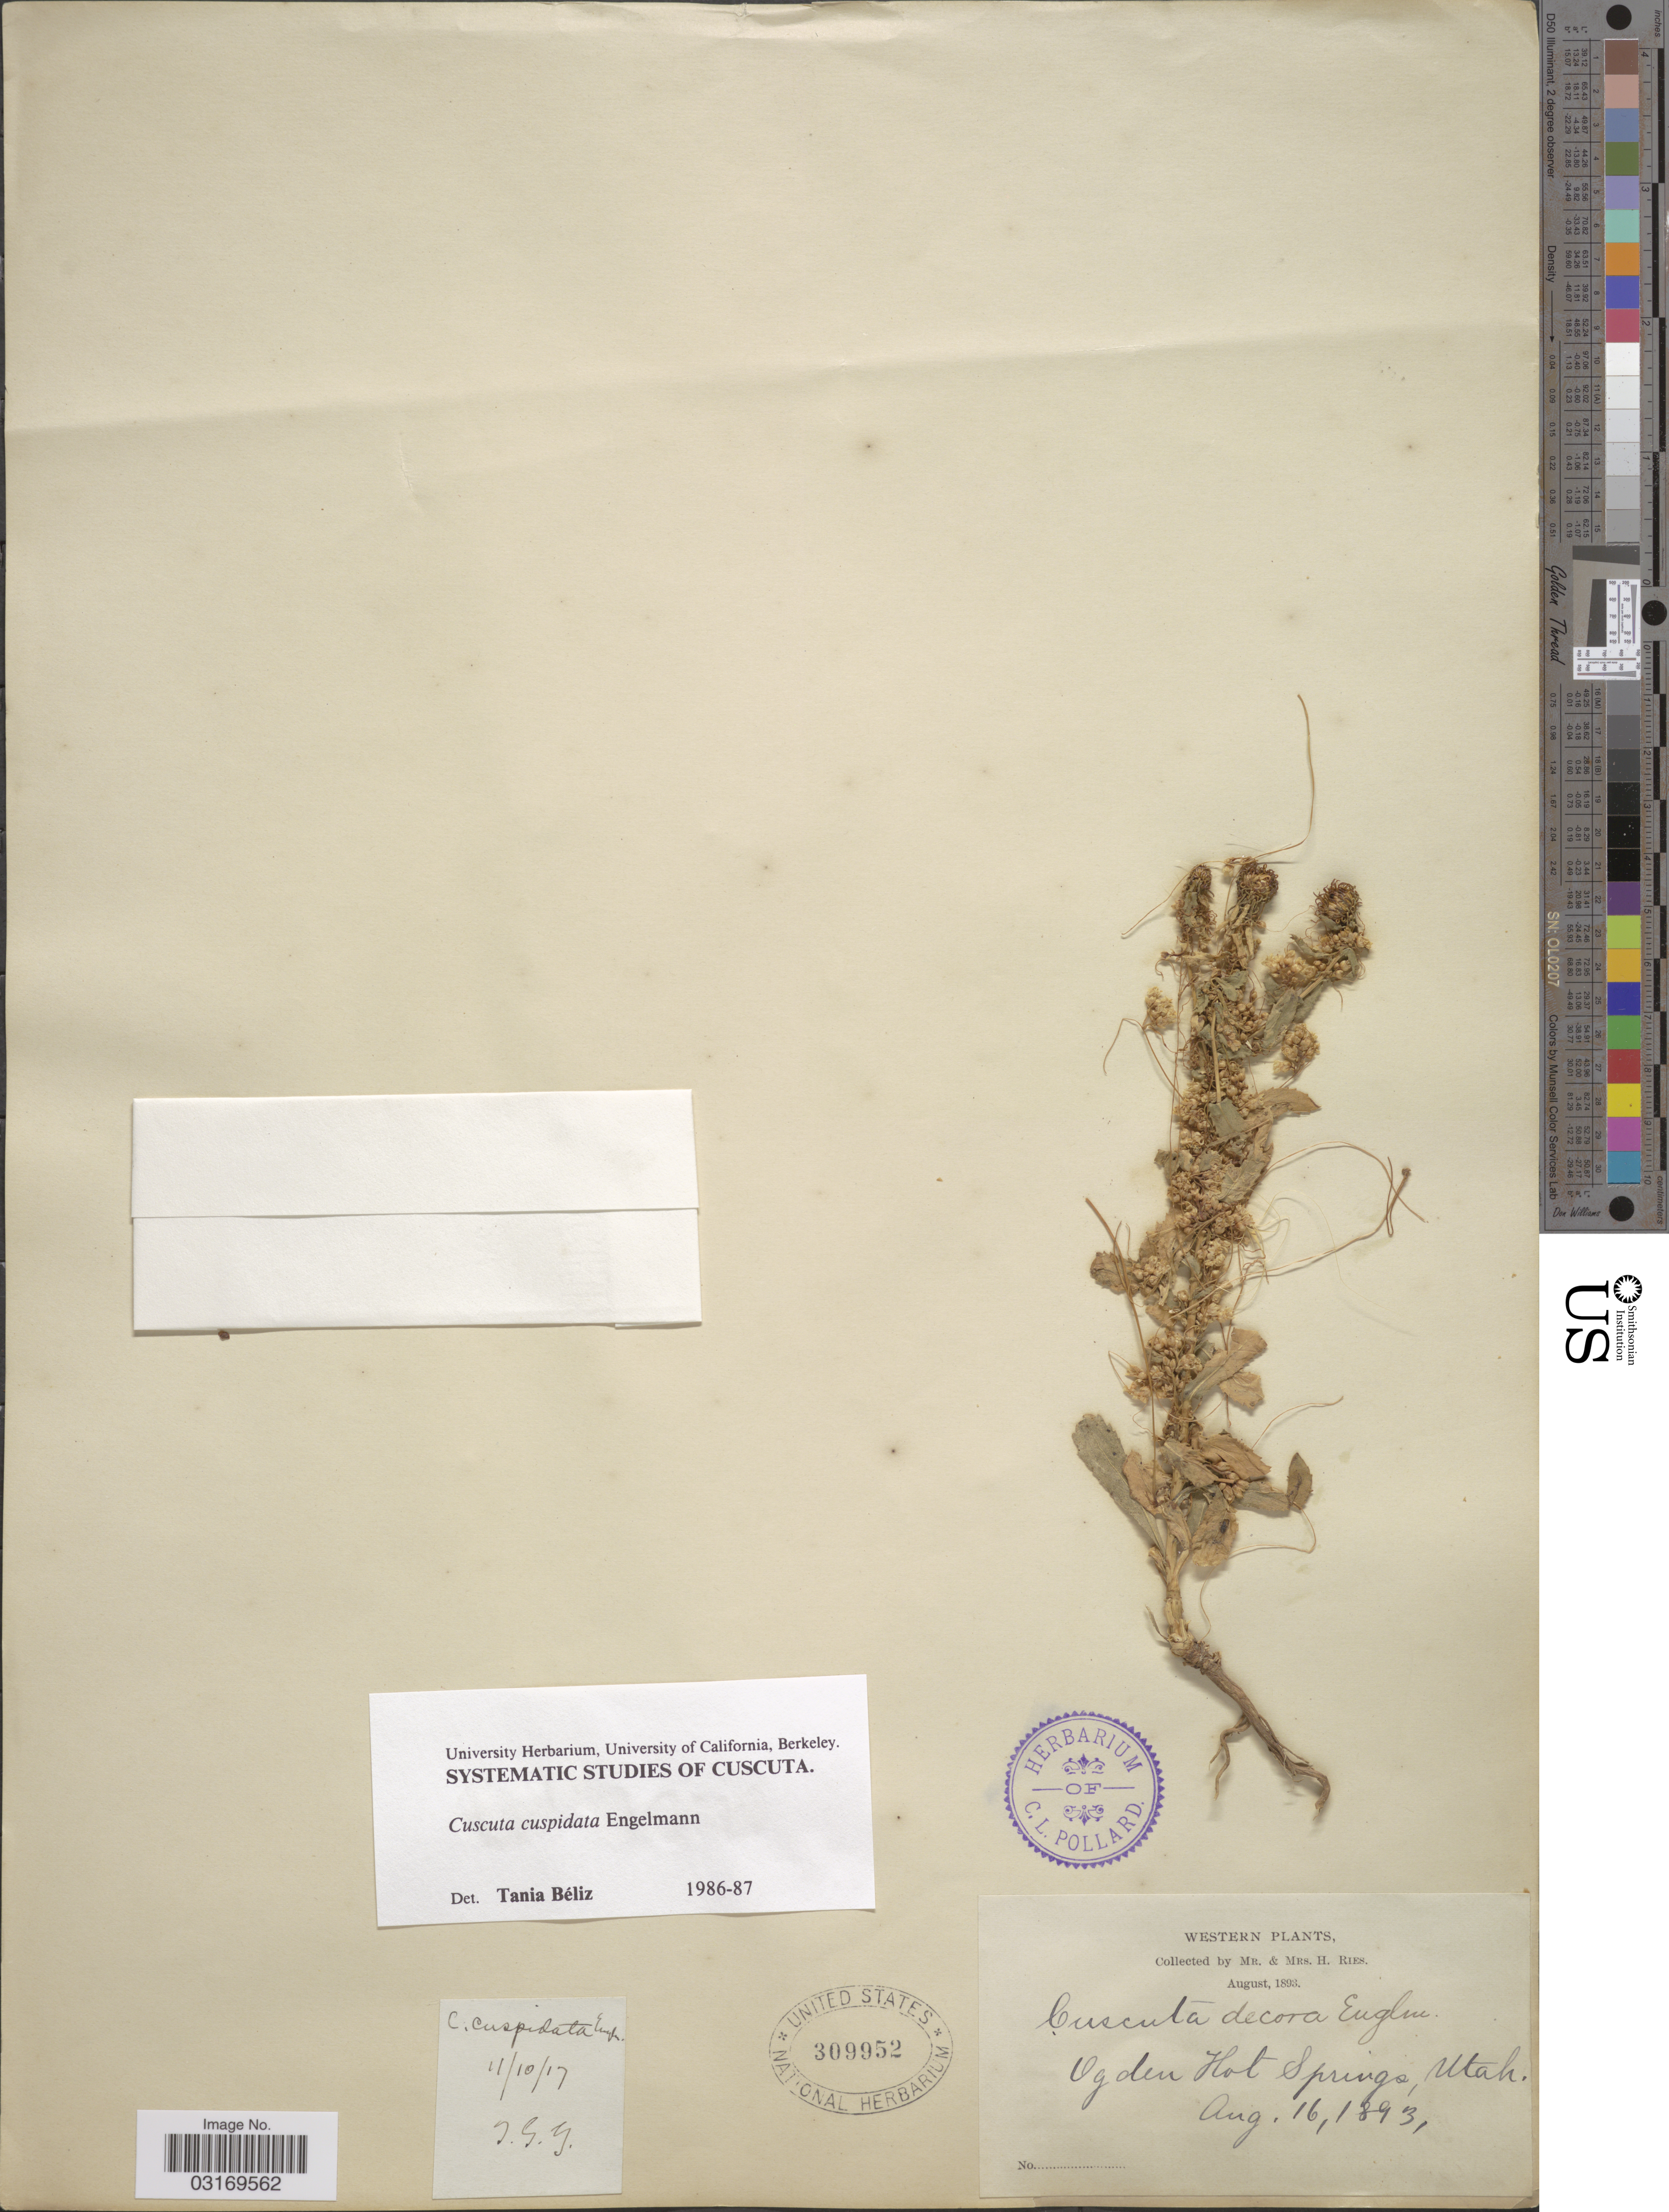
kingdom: Plantae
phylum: Tracheophyta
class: Magnoliopsida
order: Solanales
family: Convolvulaceae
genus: Cuscuta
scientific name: Cuscuta cuspidata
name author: Engelm.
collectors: H. Ries & H. Ries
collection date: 1893-08-16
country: United States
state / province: Utah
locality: Western, Ogden Hot Springs.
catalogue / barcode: US 309952